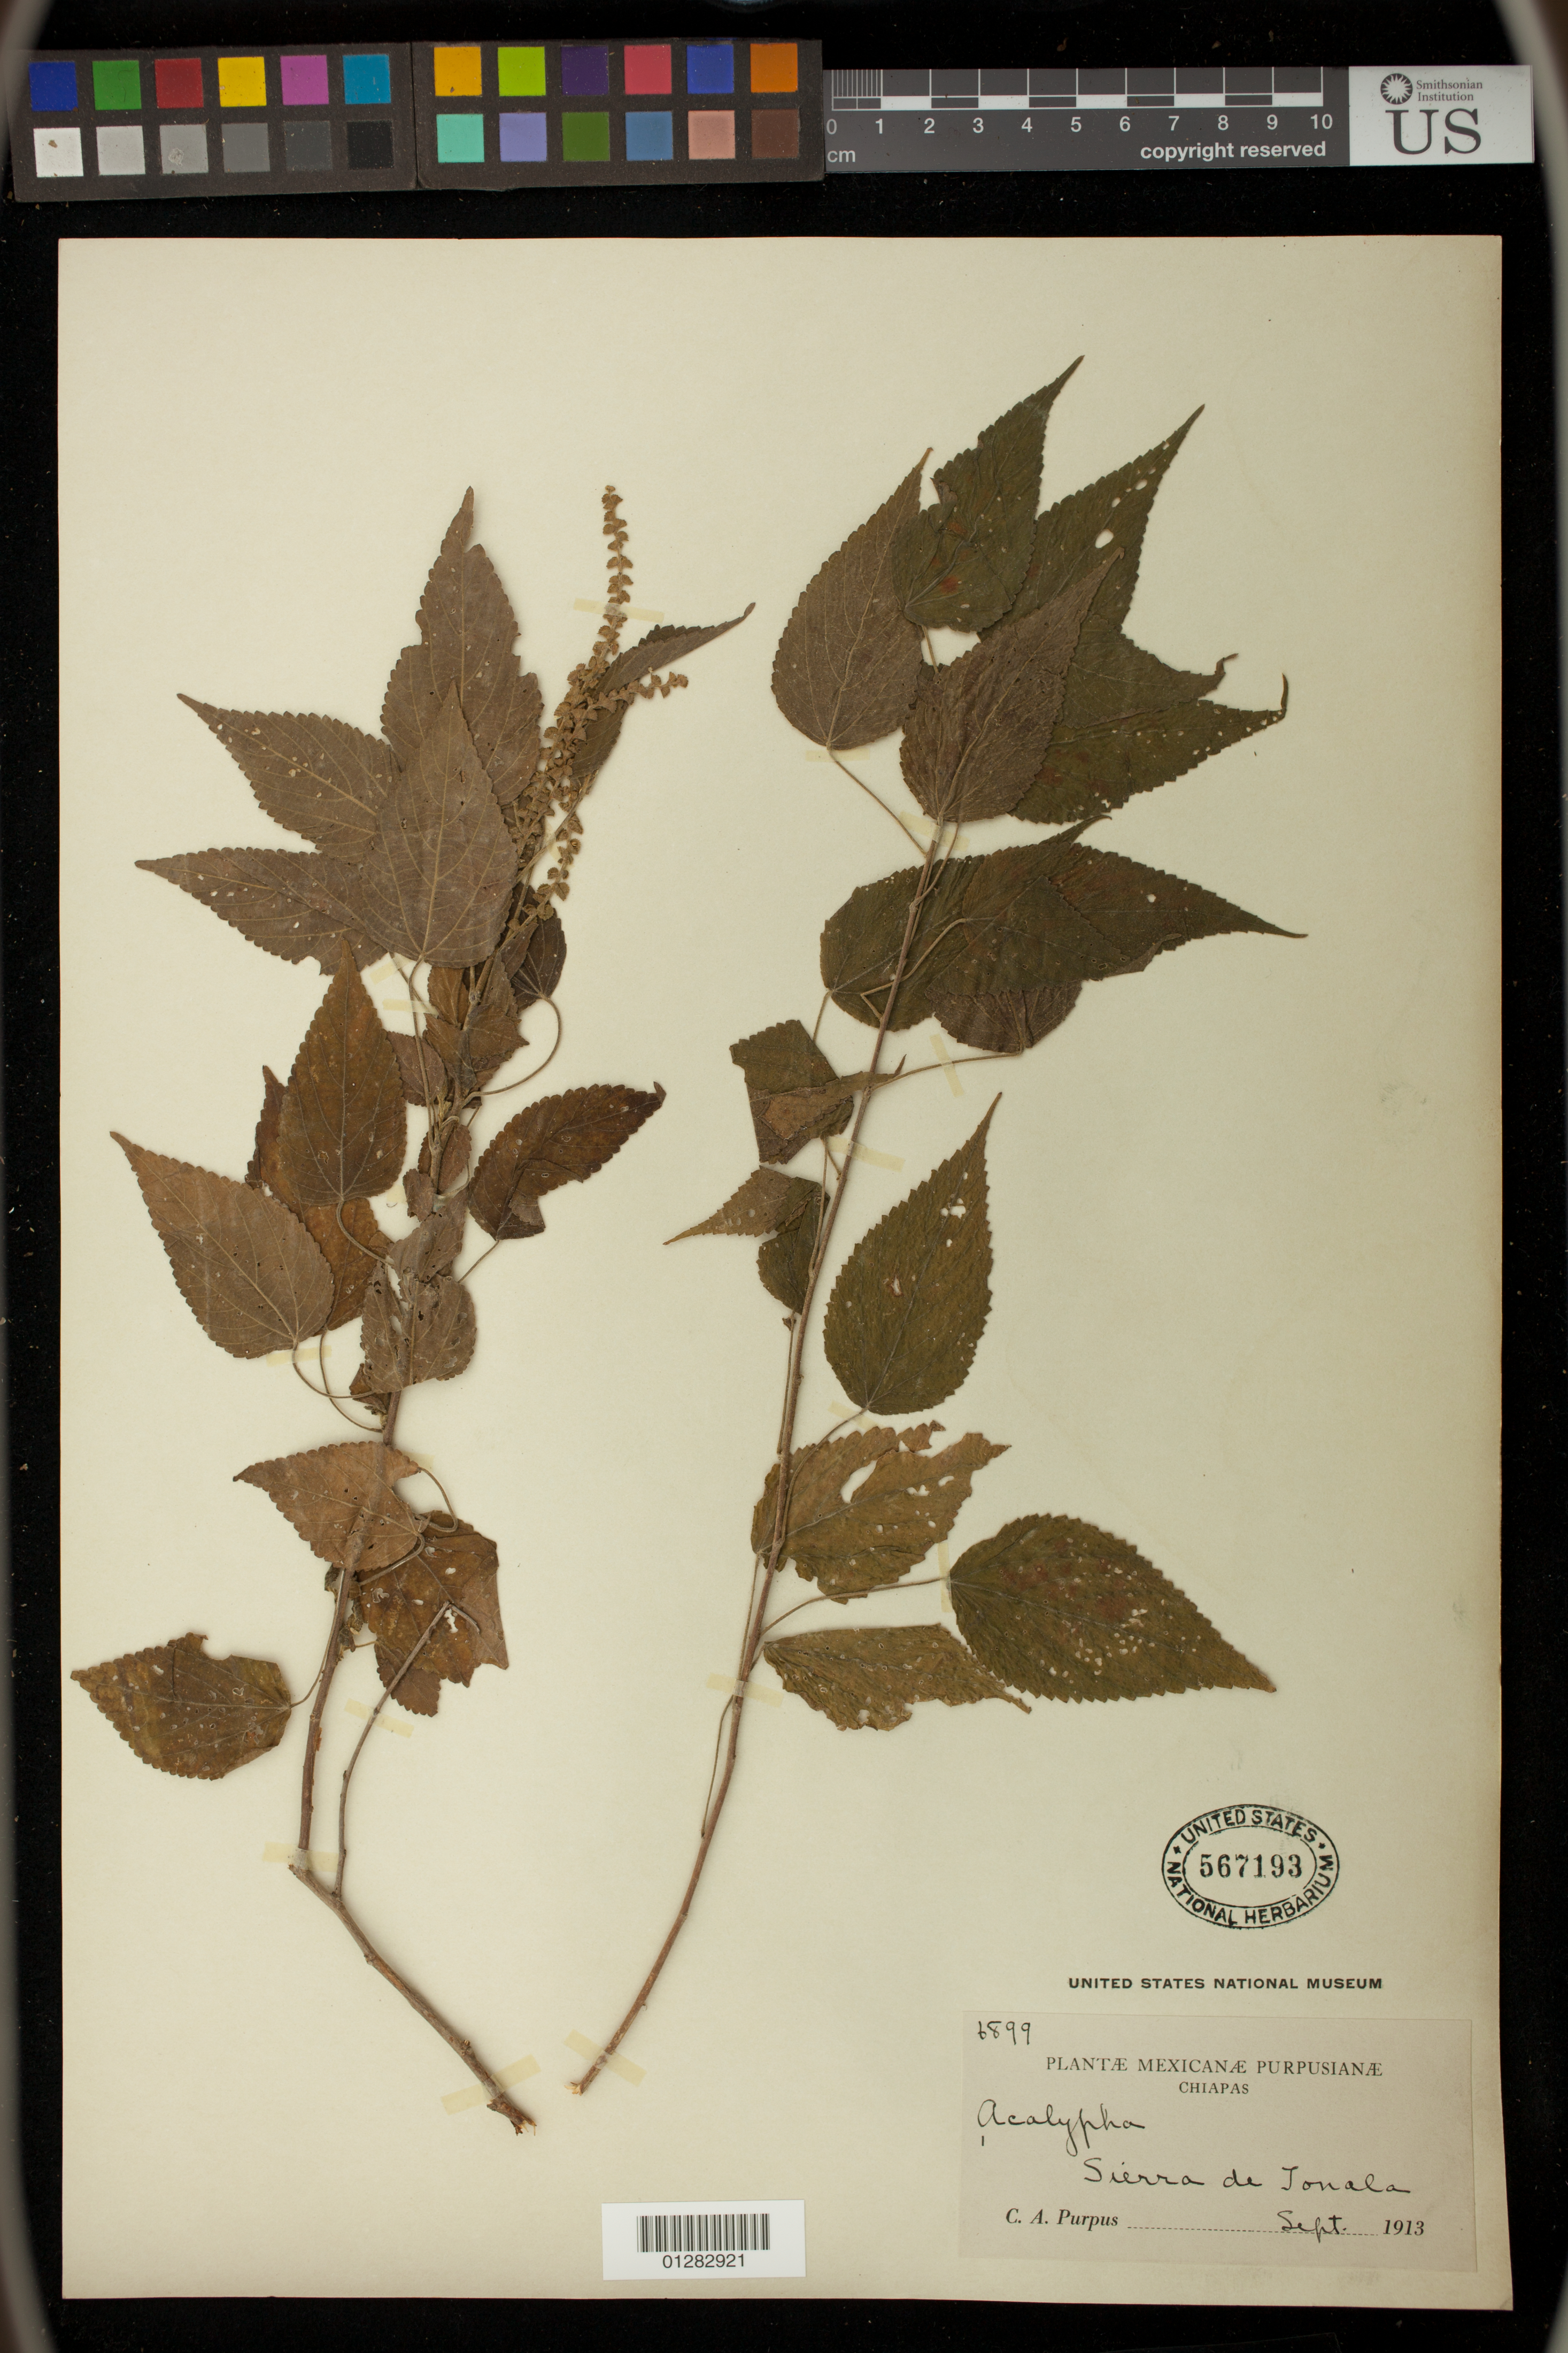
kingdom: Plantae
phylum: Tracheophyta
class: Magnoliopsida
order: Malpighiales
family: Euphorbiaceae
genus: Acalypha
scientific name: Acalypha sp.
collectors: C. A. Purpus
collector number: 6899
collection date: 1913-09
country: Mexico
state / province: Chiapas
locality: Sierra de Tonala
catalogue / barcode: US 567193